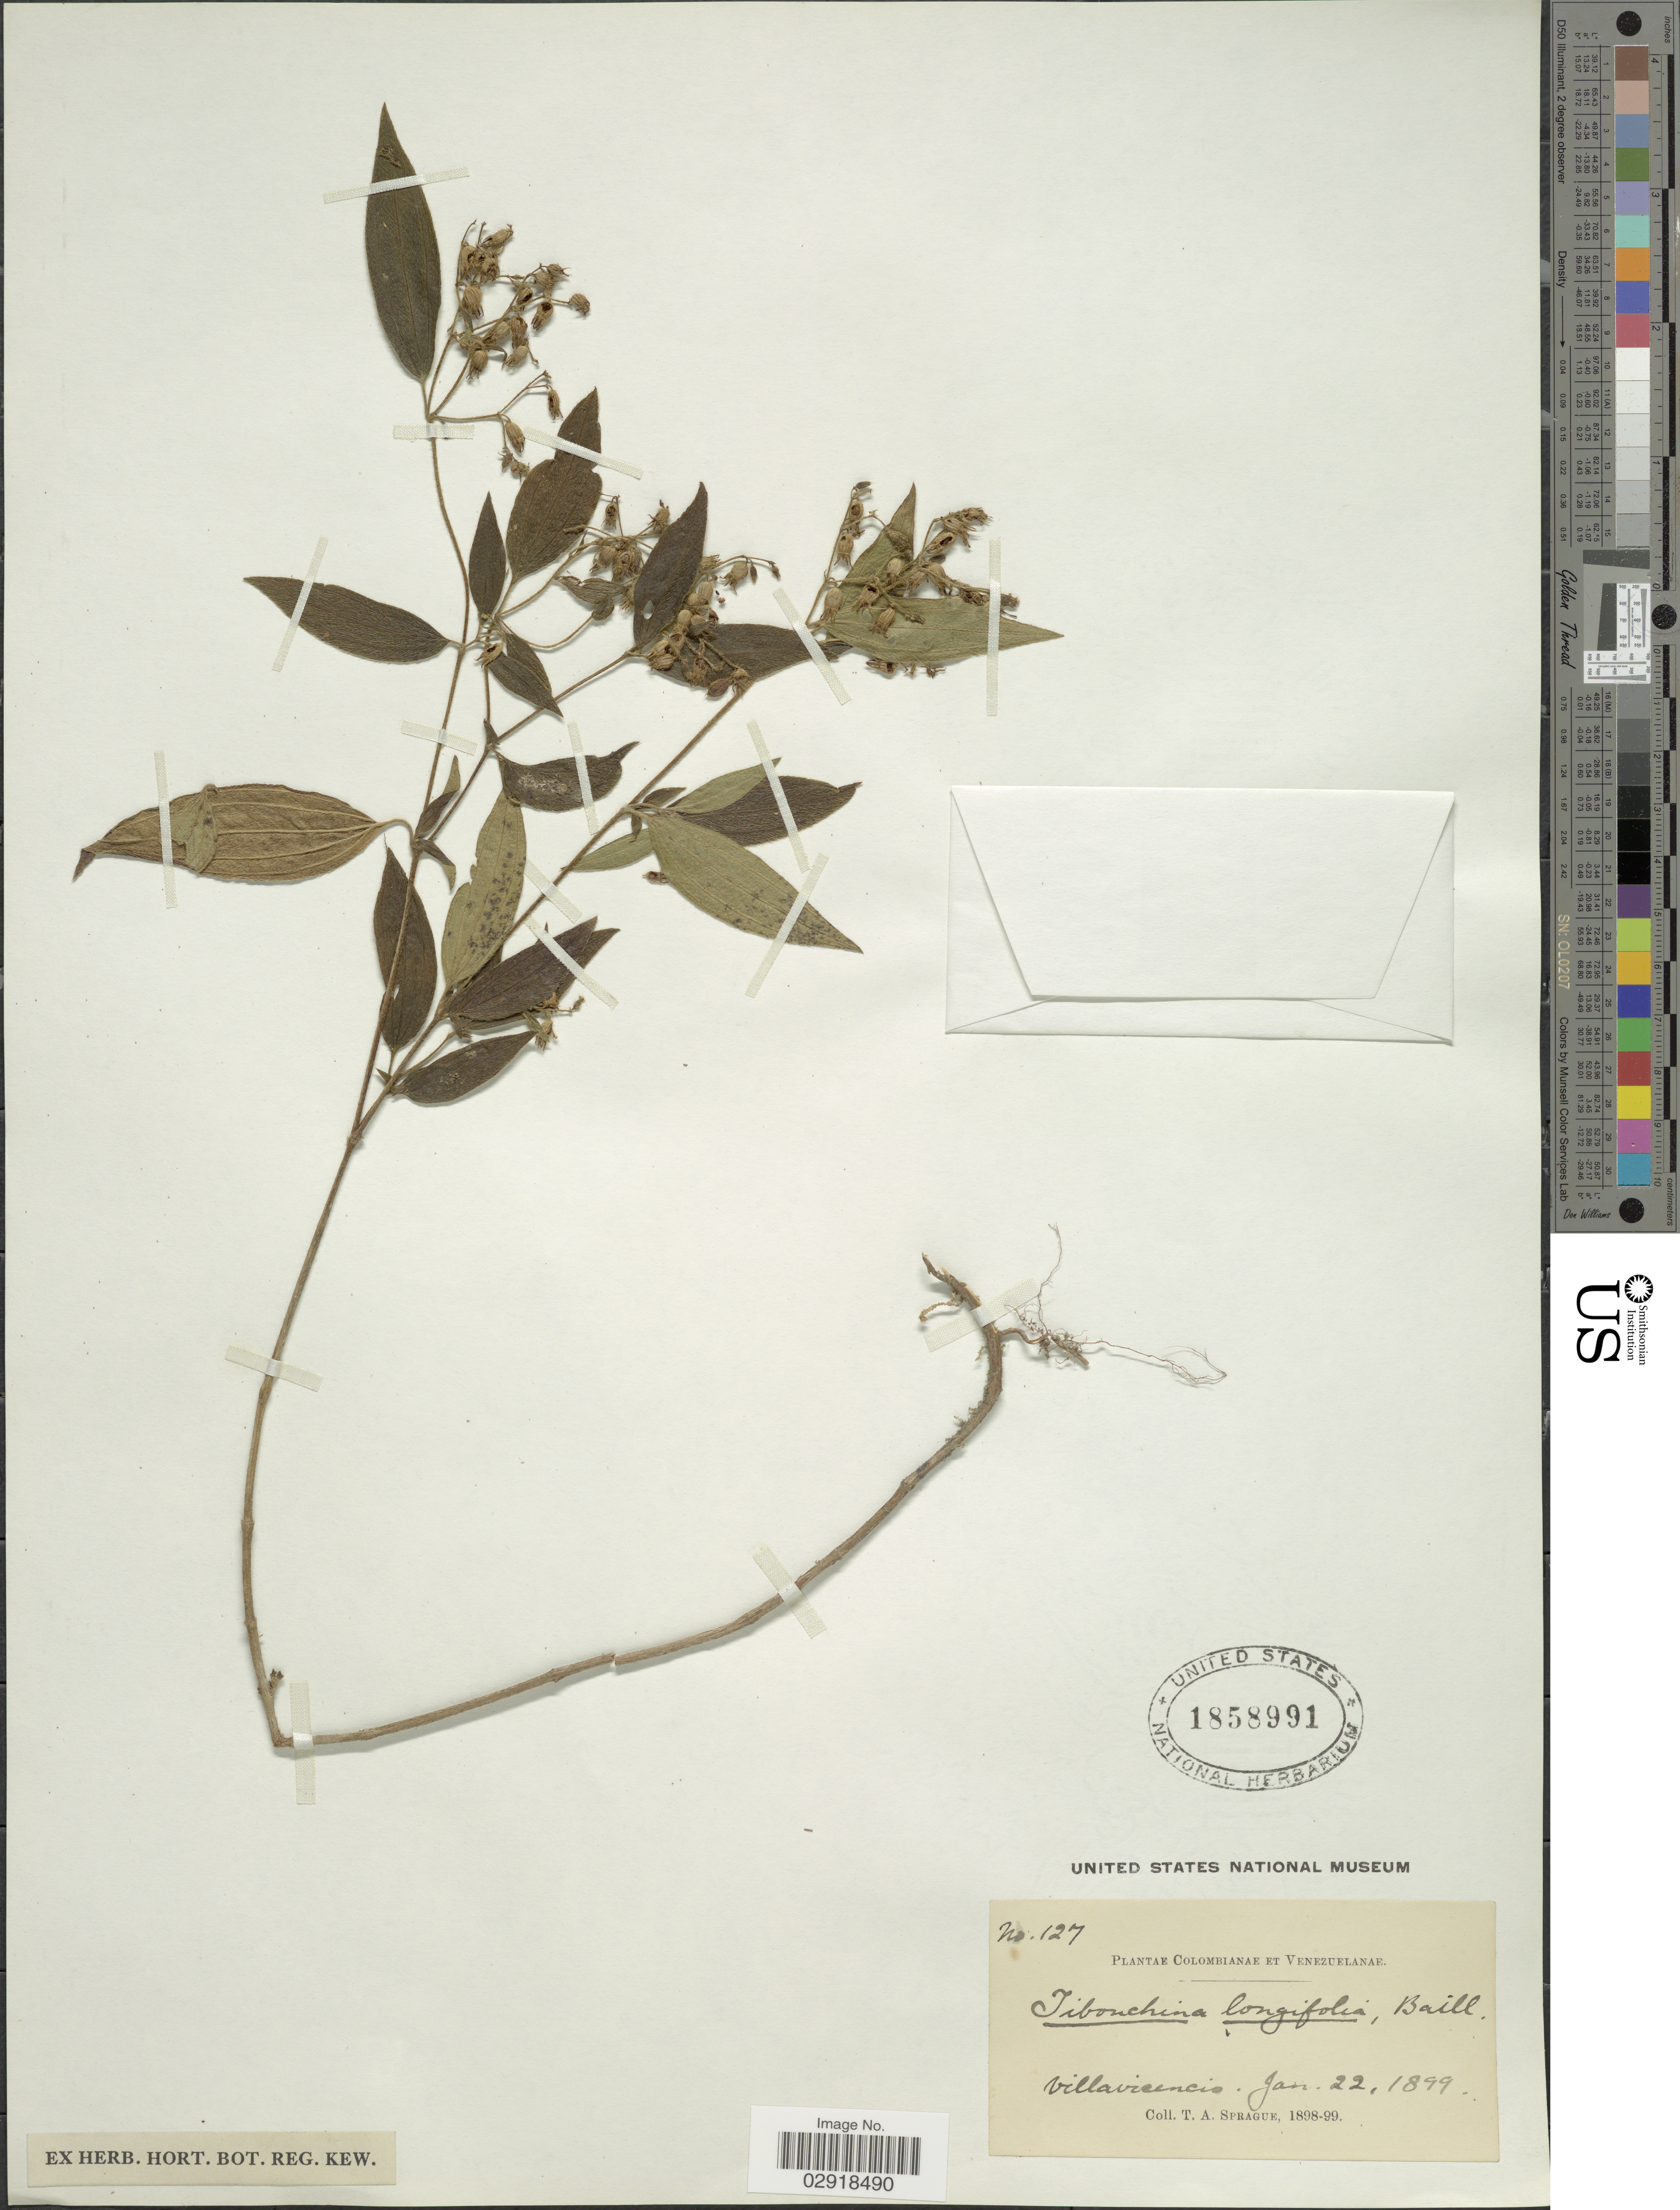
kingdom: Plantae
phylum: Tracheophyta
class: Magnoliopsida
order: Myrtales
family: Melastomataceae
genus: Chaetogastra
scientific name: Chaetogastra longifolia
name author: (Vahl) DC.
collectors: T. A. Sprague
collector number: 127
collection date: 1899-01-22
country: Colombia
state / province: Meta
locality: Villavicencio.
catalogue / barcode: US 1858991